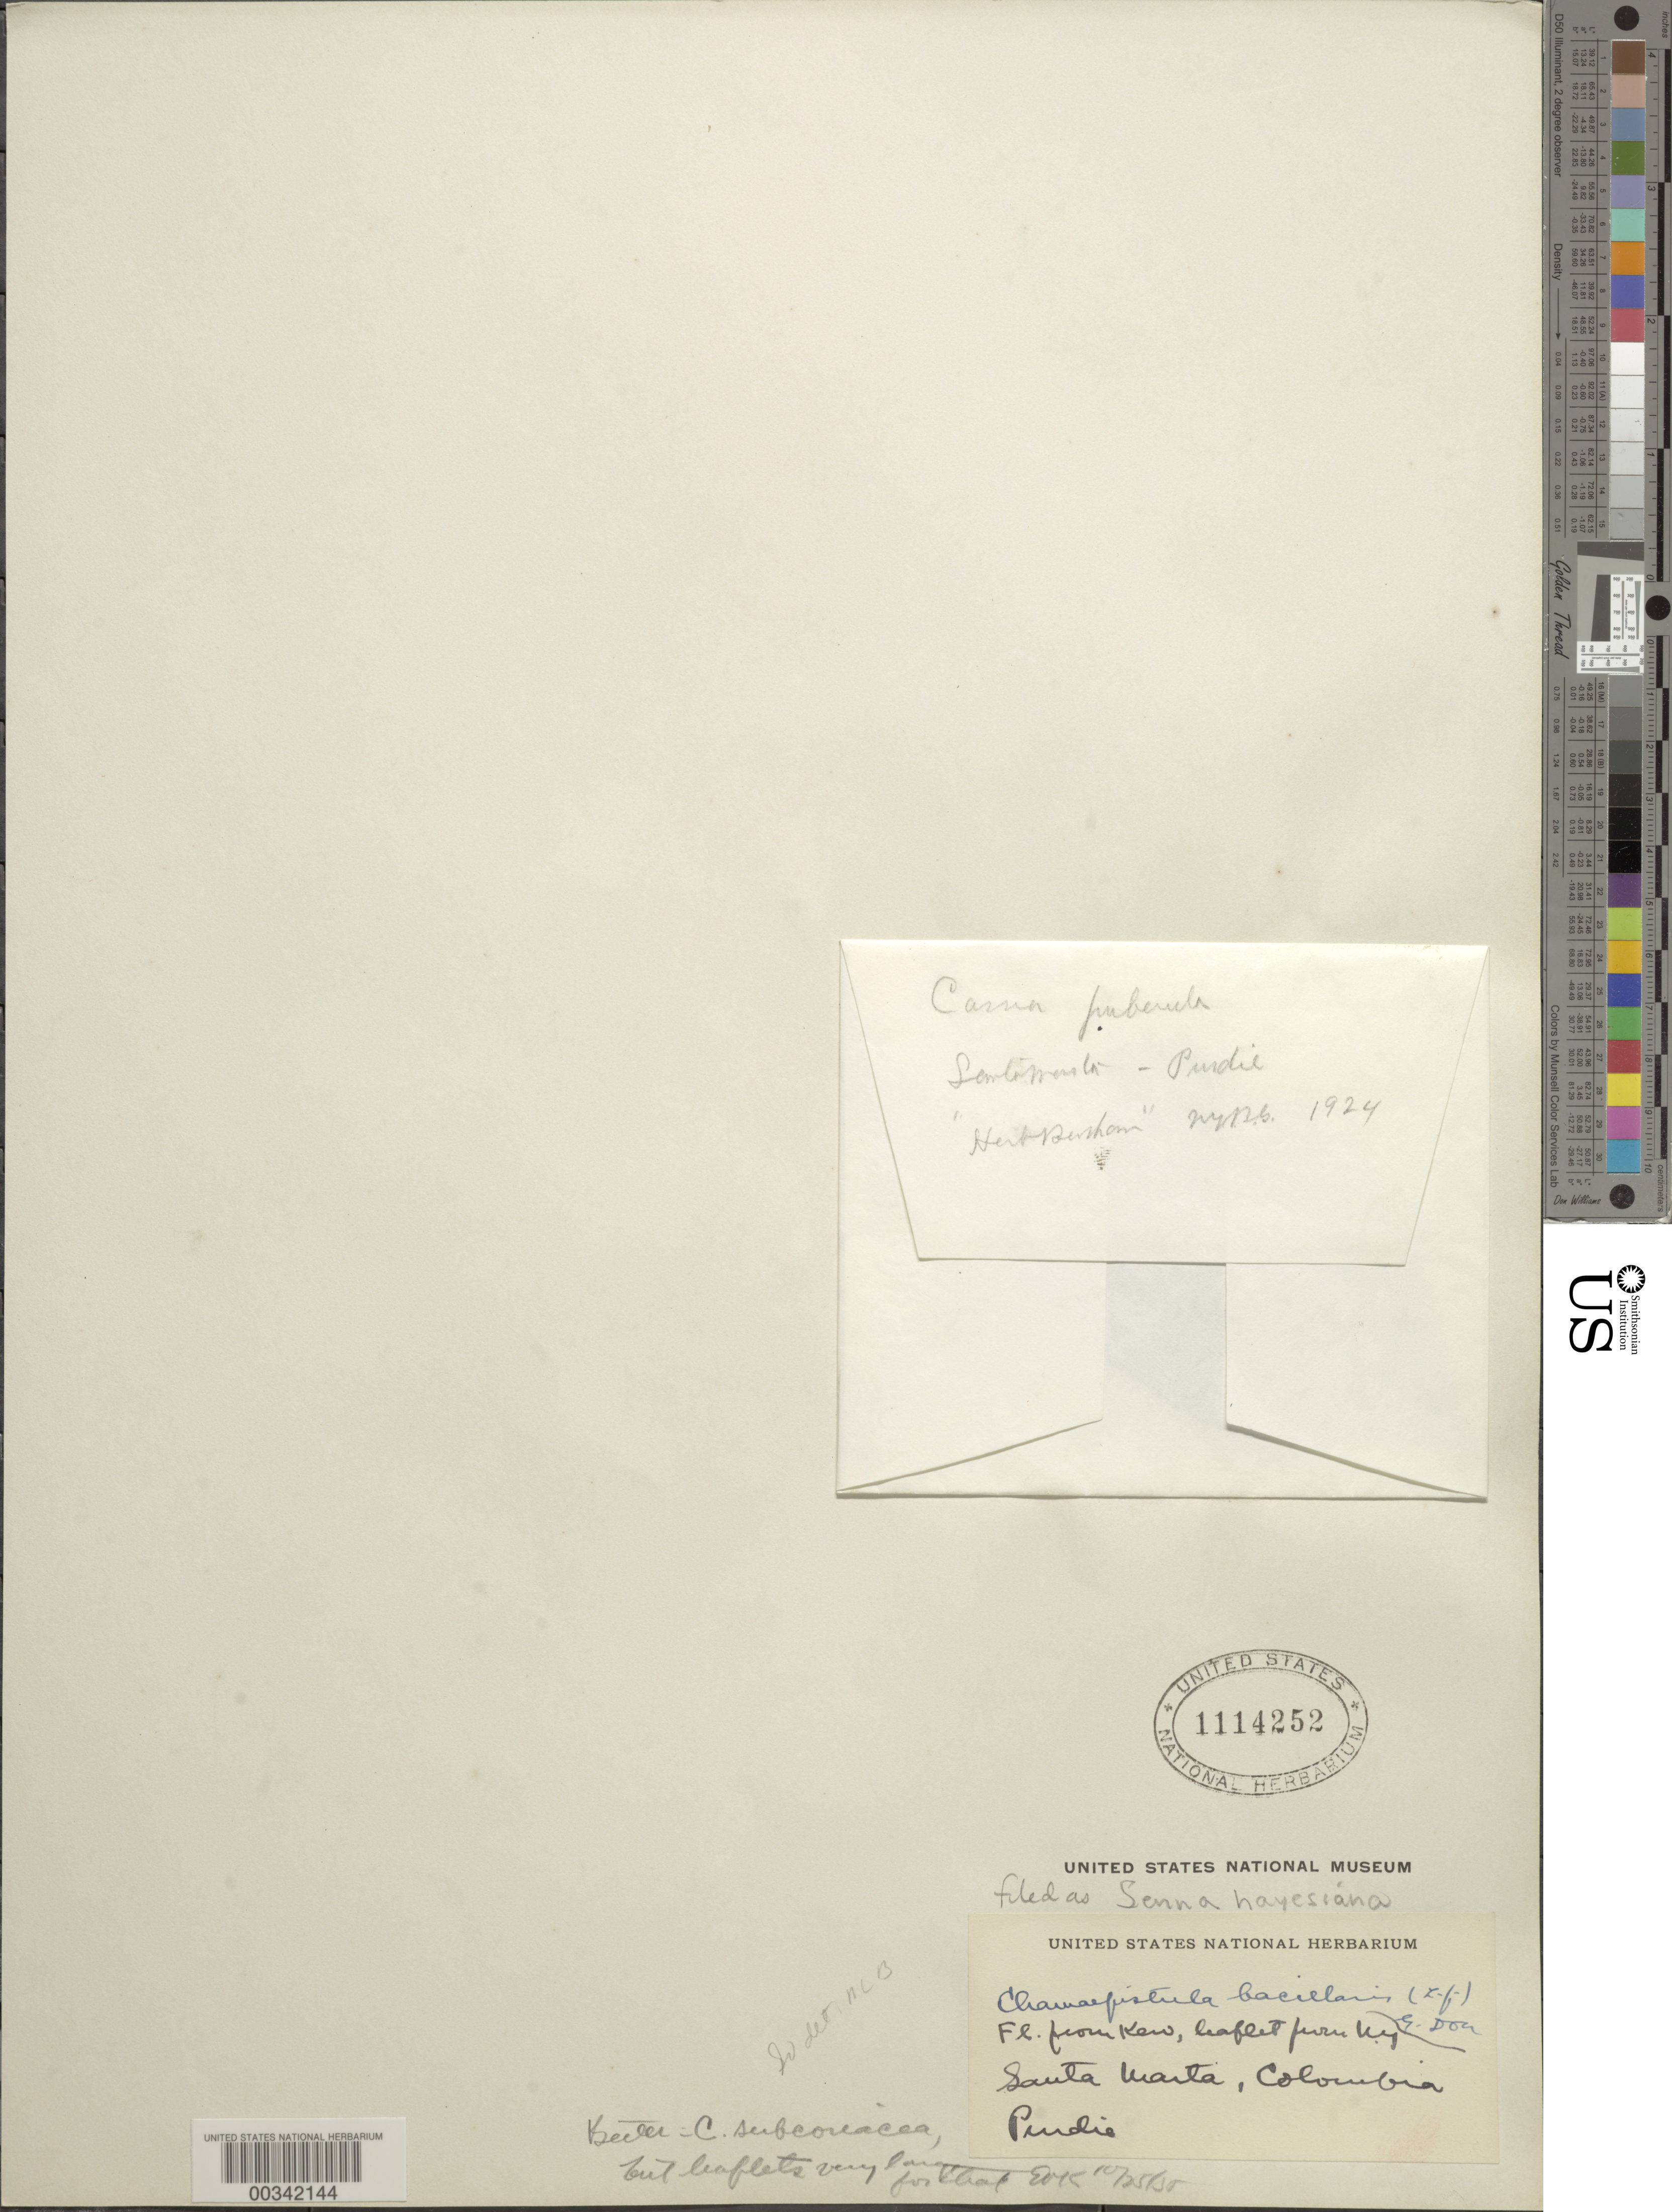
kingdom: Plantae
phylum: Tracheophyta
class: Magnoliopsida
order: Fabales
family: Fabaceae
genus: Senna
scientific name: Senna hayesiana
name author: (Britton & Rose) H.S. Irwin & Barneby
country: Colombia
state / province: Magdalena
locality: Santa Marta, pendio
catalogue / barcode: US 1114252